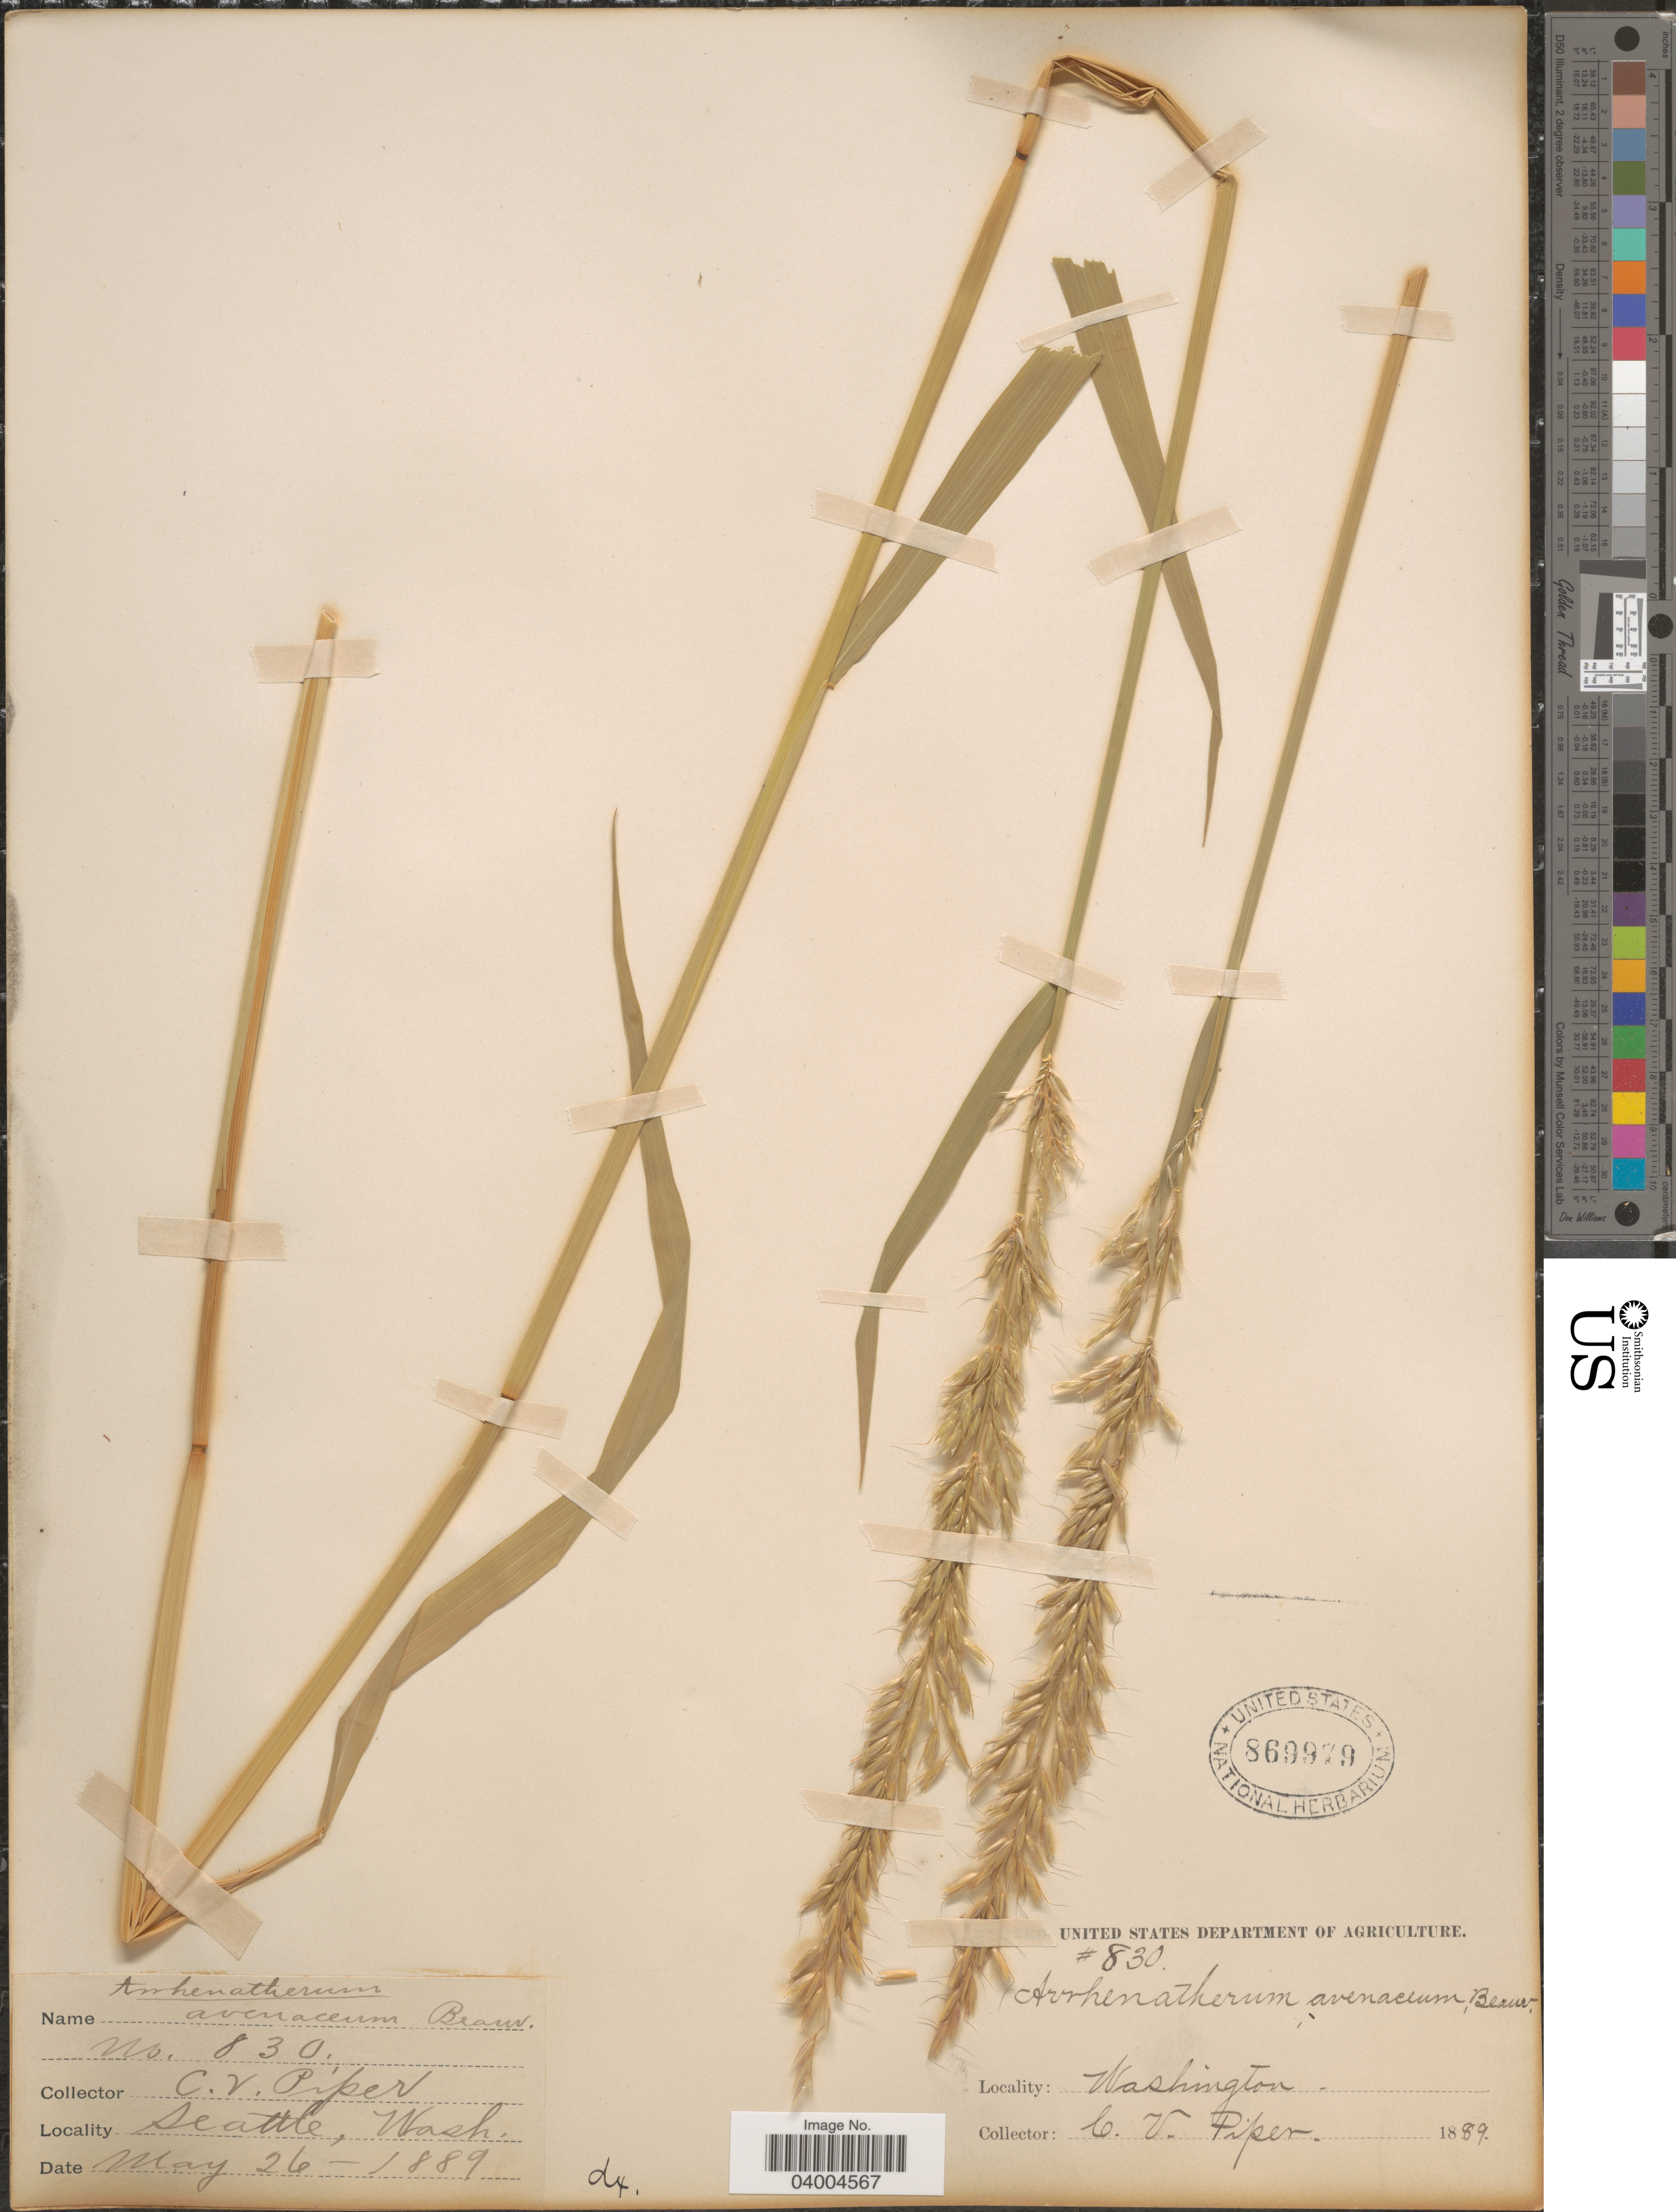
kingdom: Plantae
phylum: Tracheophyta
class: Liliopsida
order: Poales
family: Poaceae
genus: Arrhenatherum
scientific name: Arrhenatherum elatius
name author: (L.) J. Presl & C. Presl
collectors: C. V. Piper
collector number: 830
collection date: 1889-05-26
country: United States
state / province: Washington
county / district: King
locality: Seattle.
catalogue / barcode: US 869979